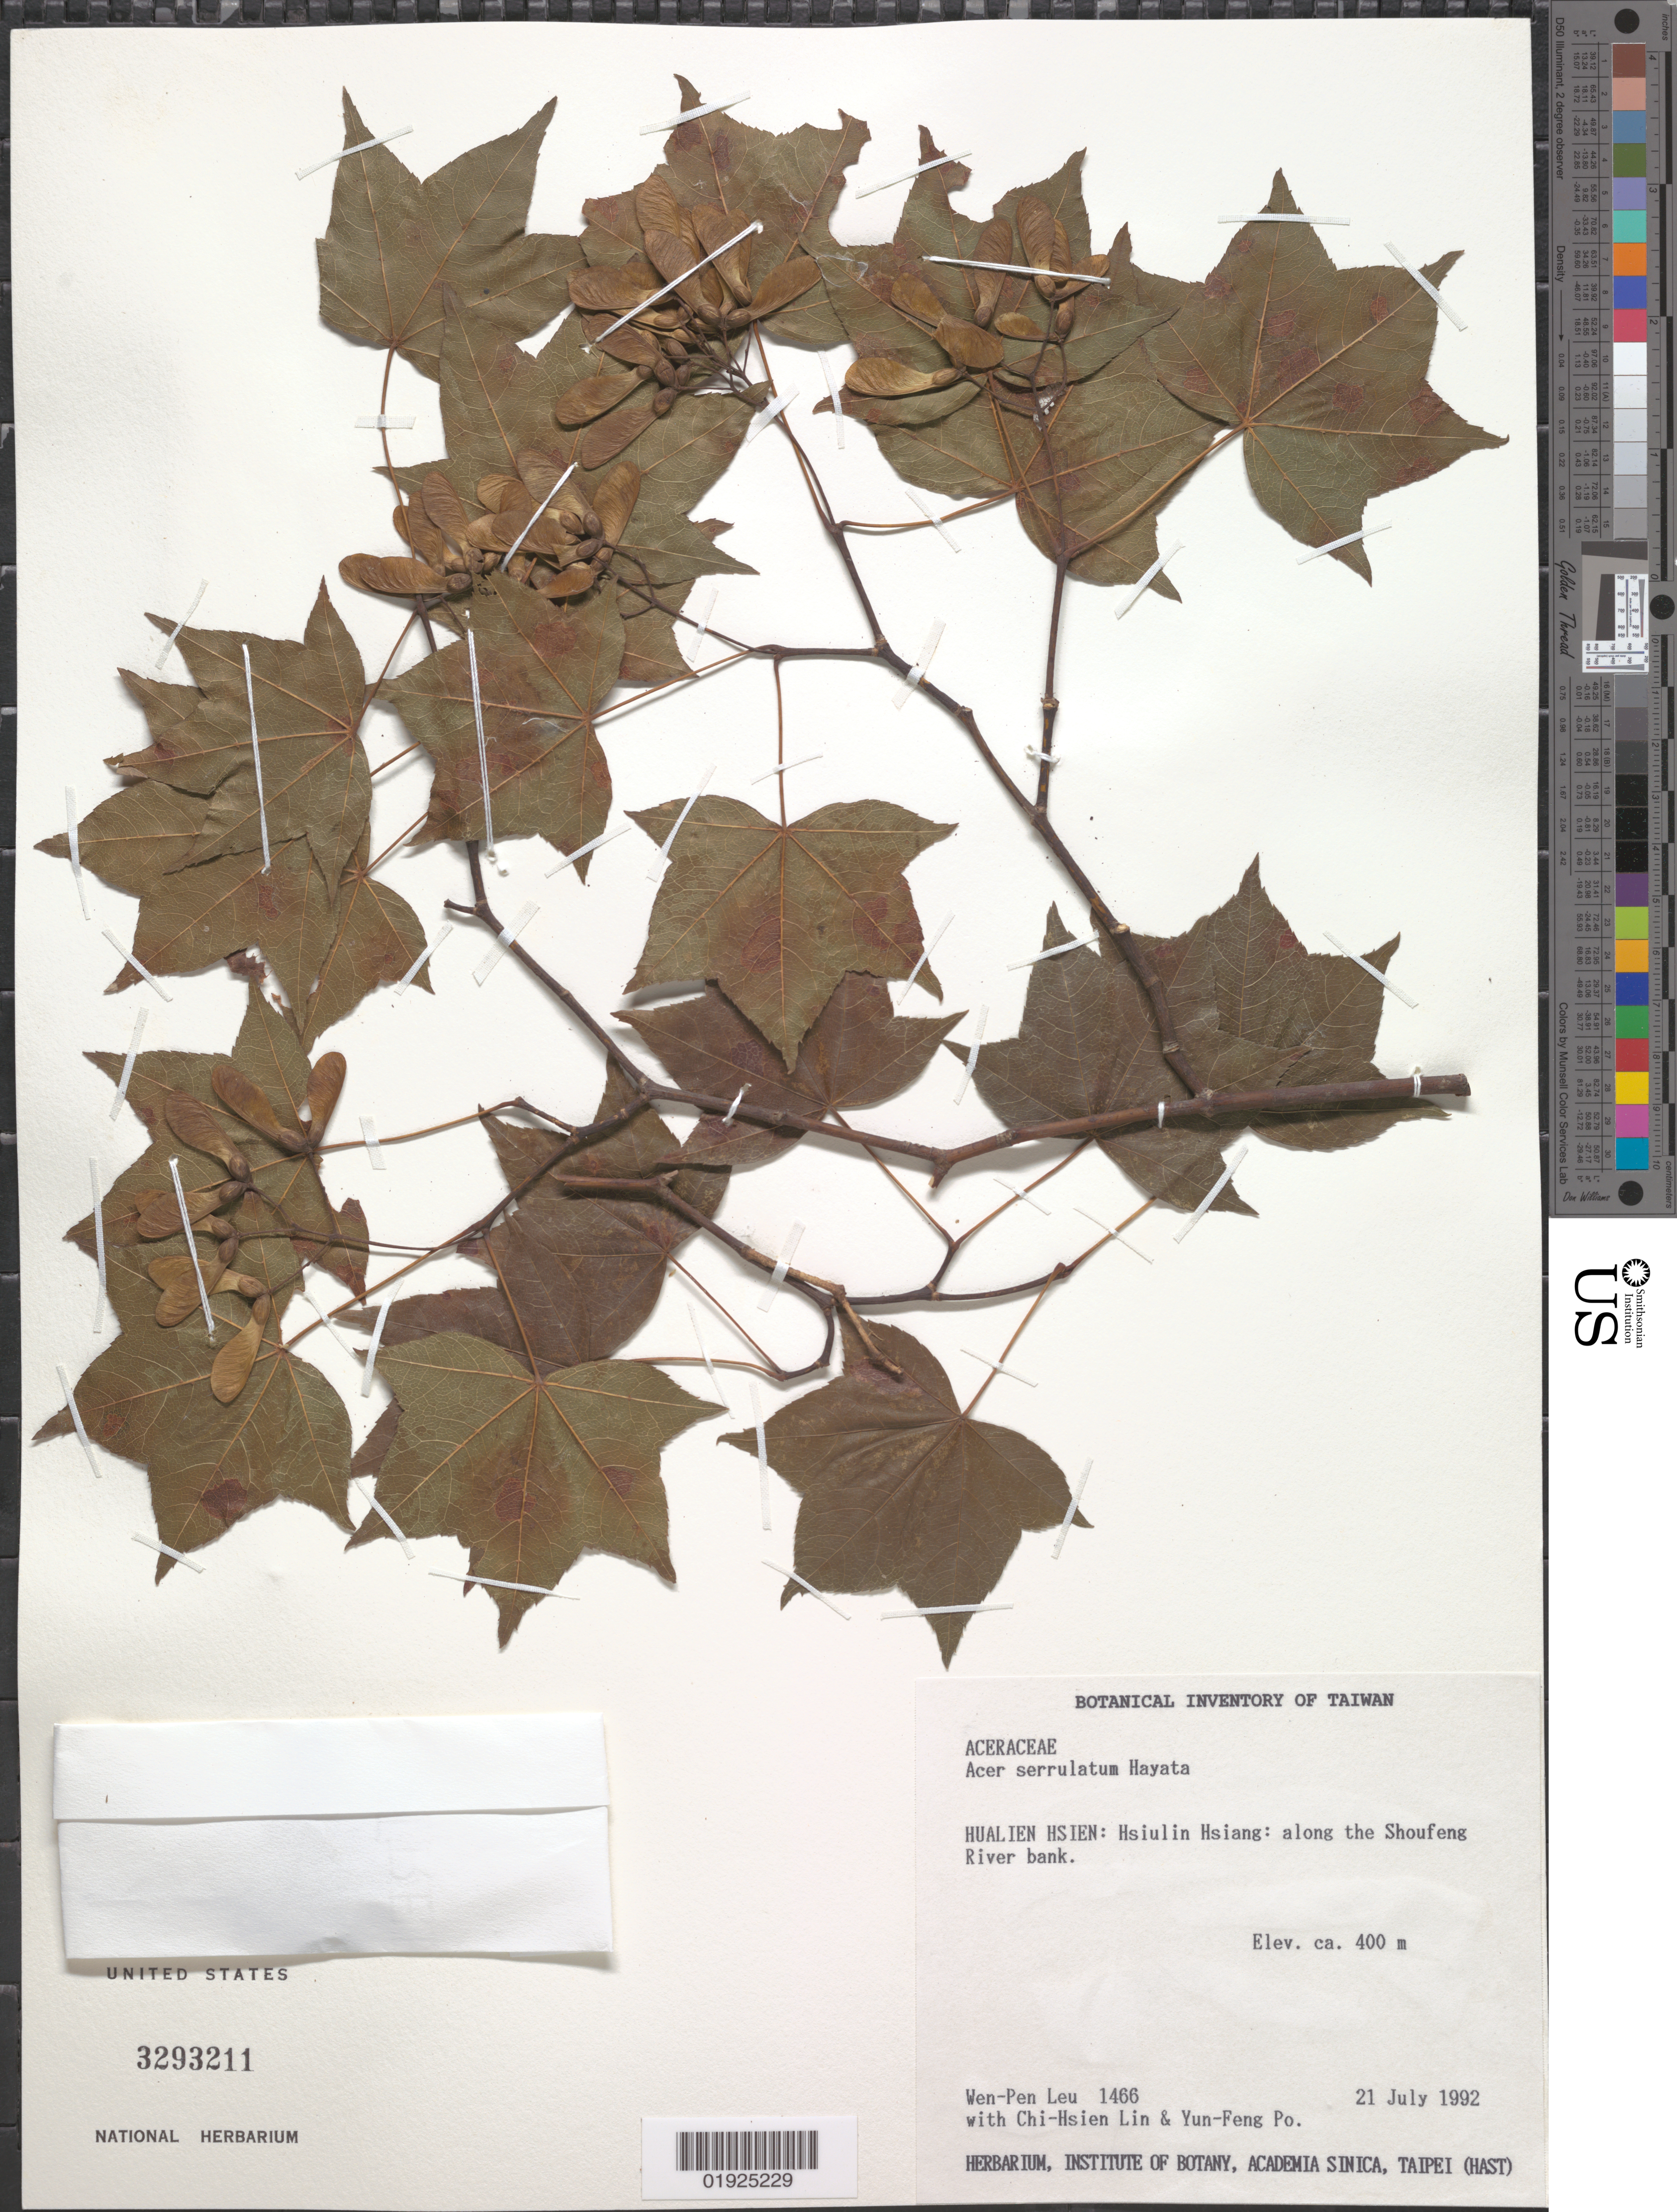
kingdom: Plantae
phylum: Tracheophyta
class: Magnoliopsida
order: Sapindales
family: Sapindaceae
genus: Acer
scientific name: Acer serrulatum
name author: Hayata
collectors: W. Leu, C. Lin & Y. Po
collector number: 1466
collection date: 1992-07-21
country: Taiwan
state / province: Hualien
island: Taiwan I.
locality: Hualien Hsien: Hsiulin Hsiang, along the Shoufeng River bank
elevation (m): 400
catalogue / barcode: US 3293211